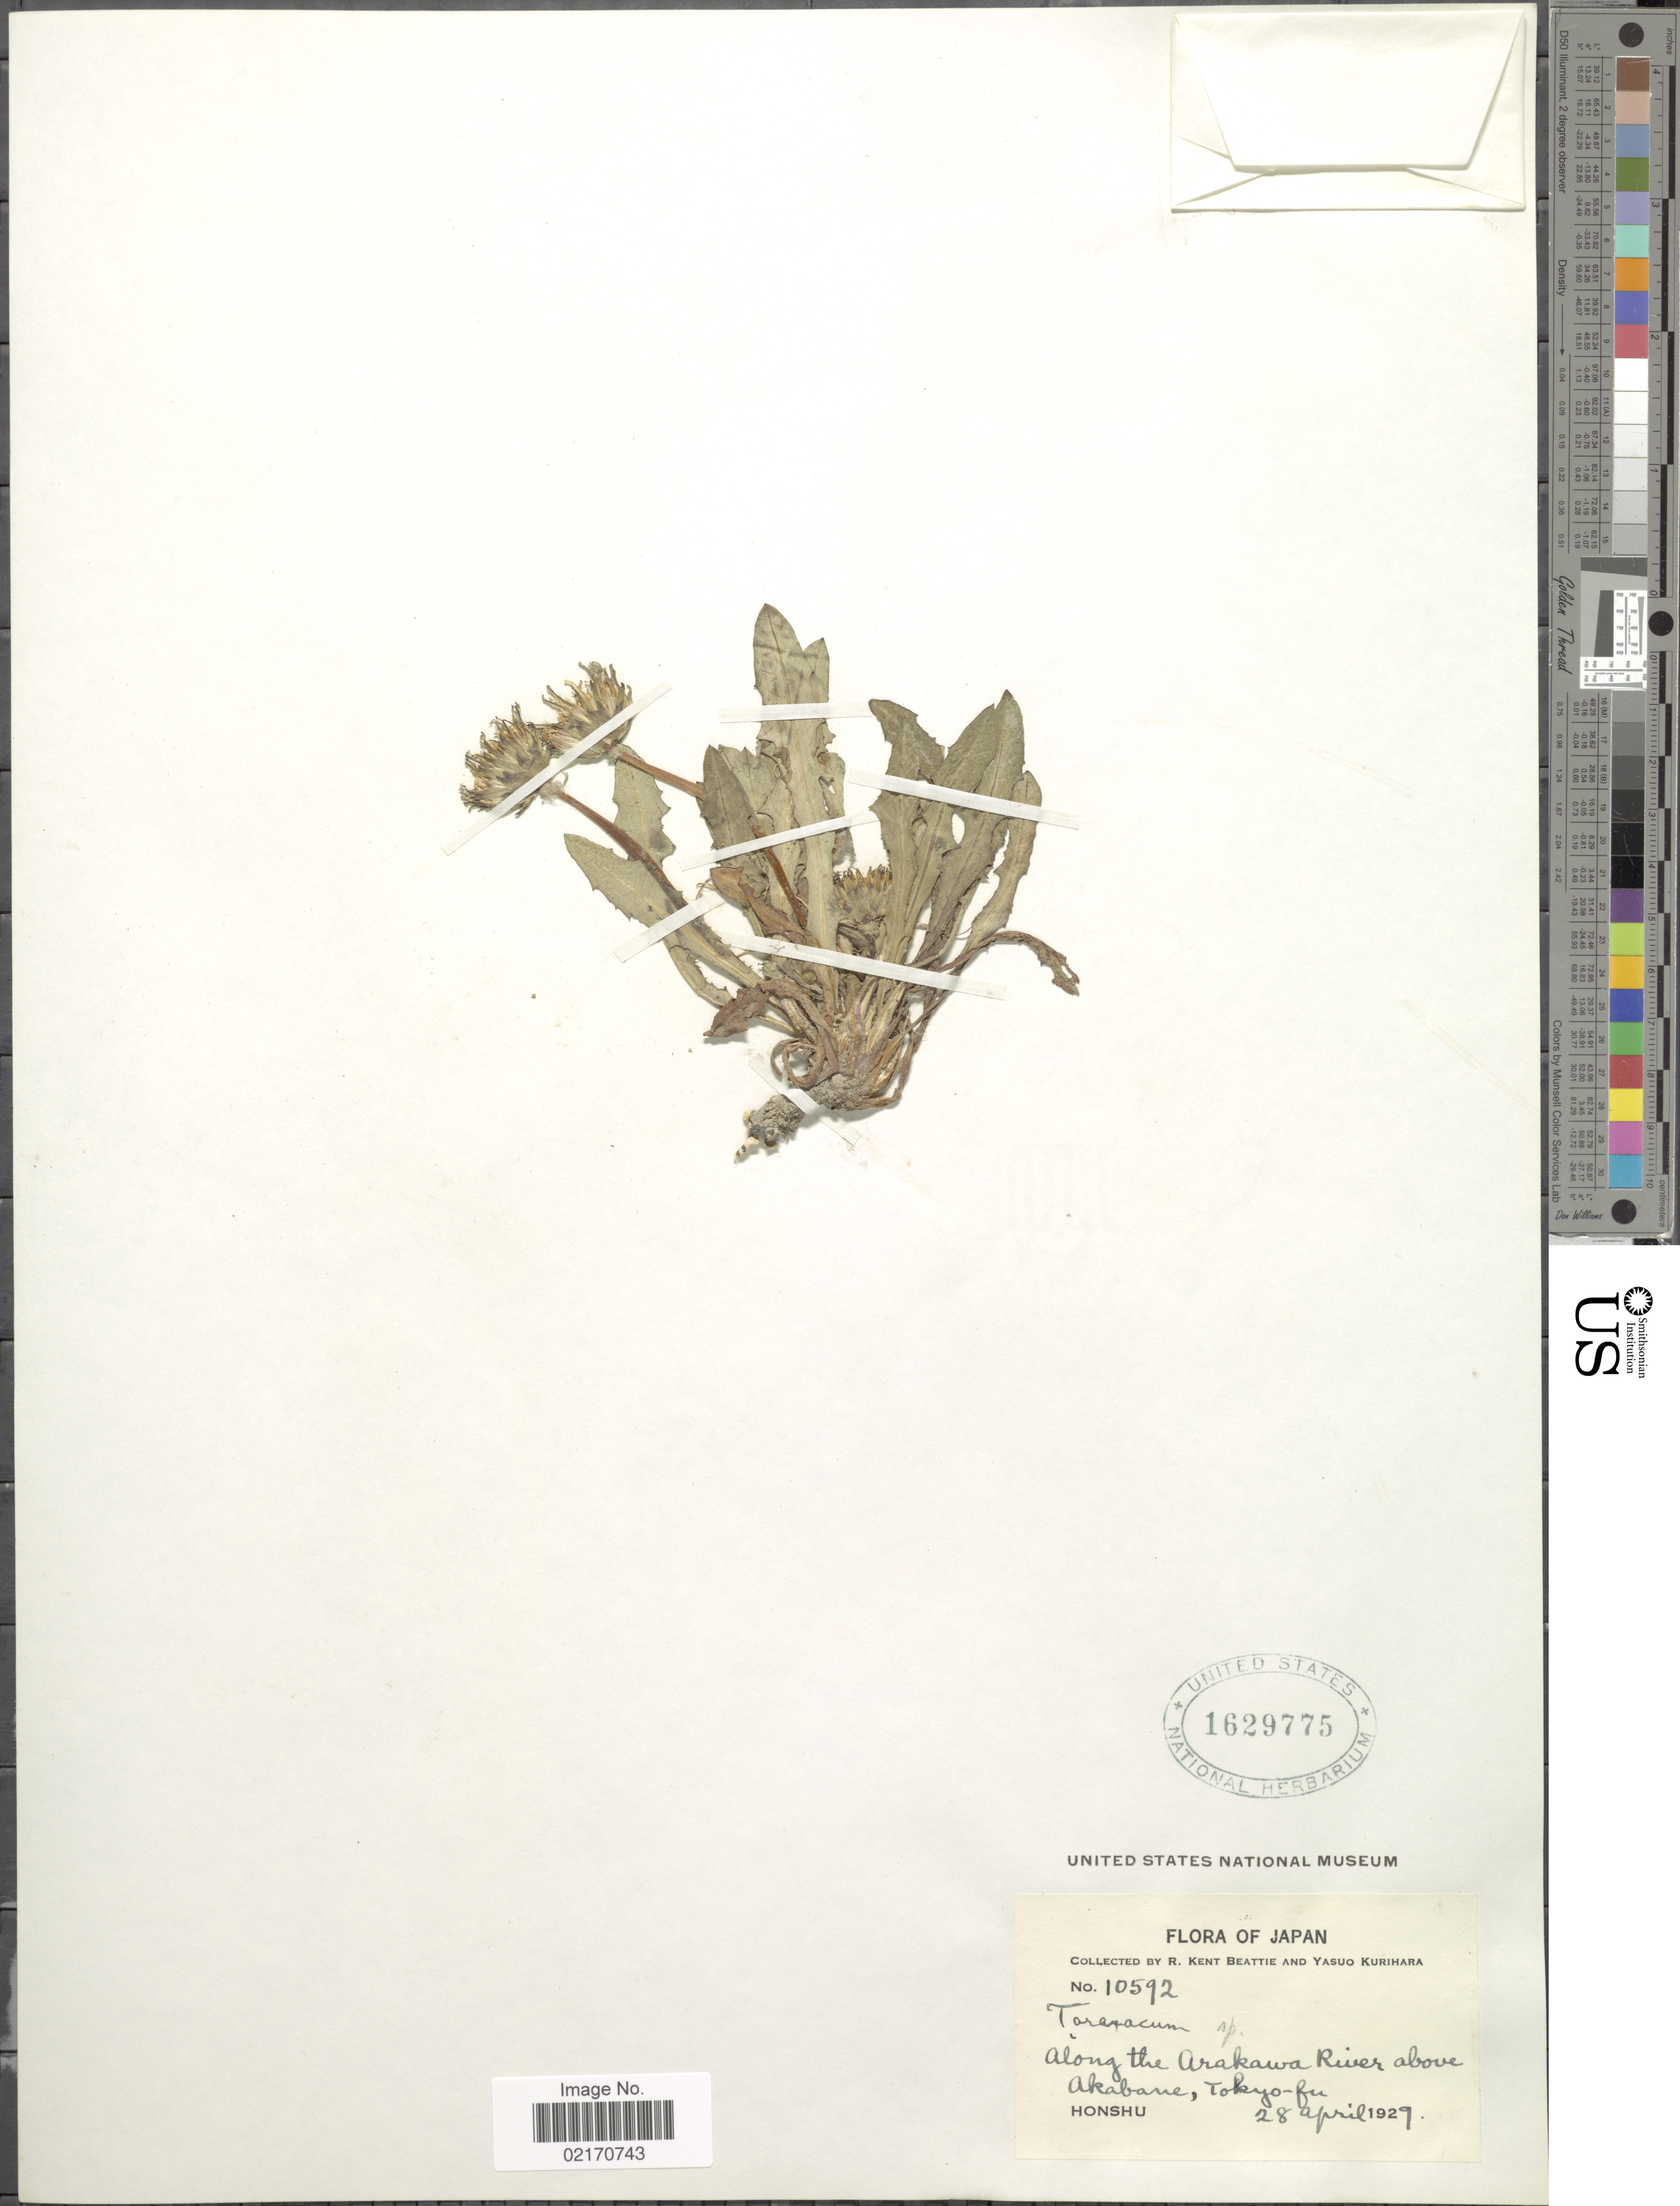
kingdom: Plantae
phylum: Tracheophyta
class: Magnoliopsida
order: Asterales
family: Asteraceae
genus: Taraxacum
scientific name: Taraxacum sp.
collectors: R. K. Beattie & Y. Kurihara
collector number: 10592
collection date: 1929-04-28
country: Japan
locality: Along the Arakawa River, above Akabane, Tokyo-fu.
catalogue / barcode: US 1629775